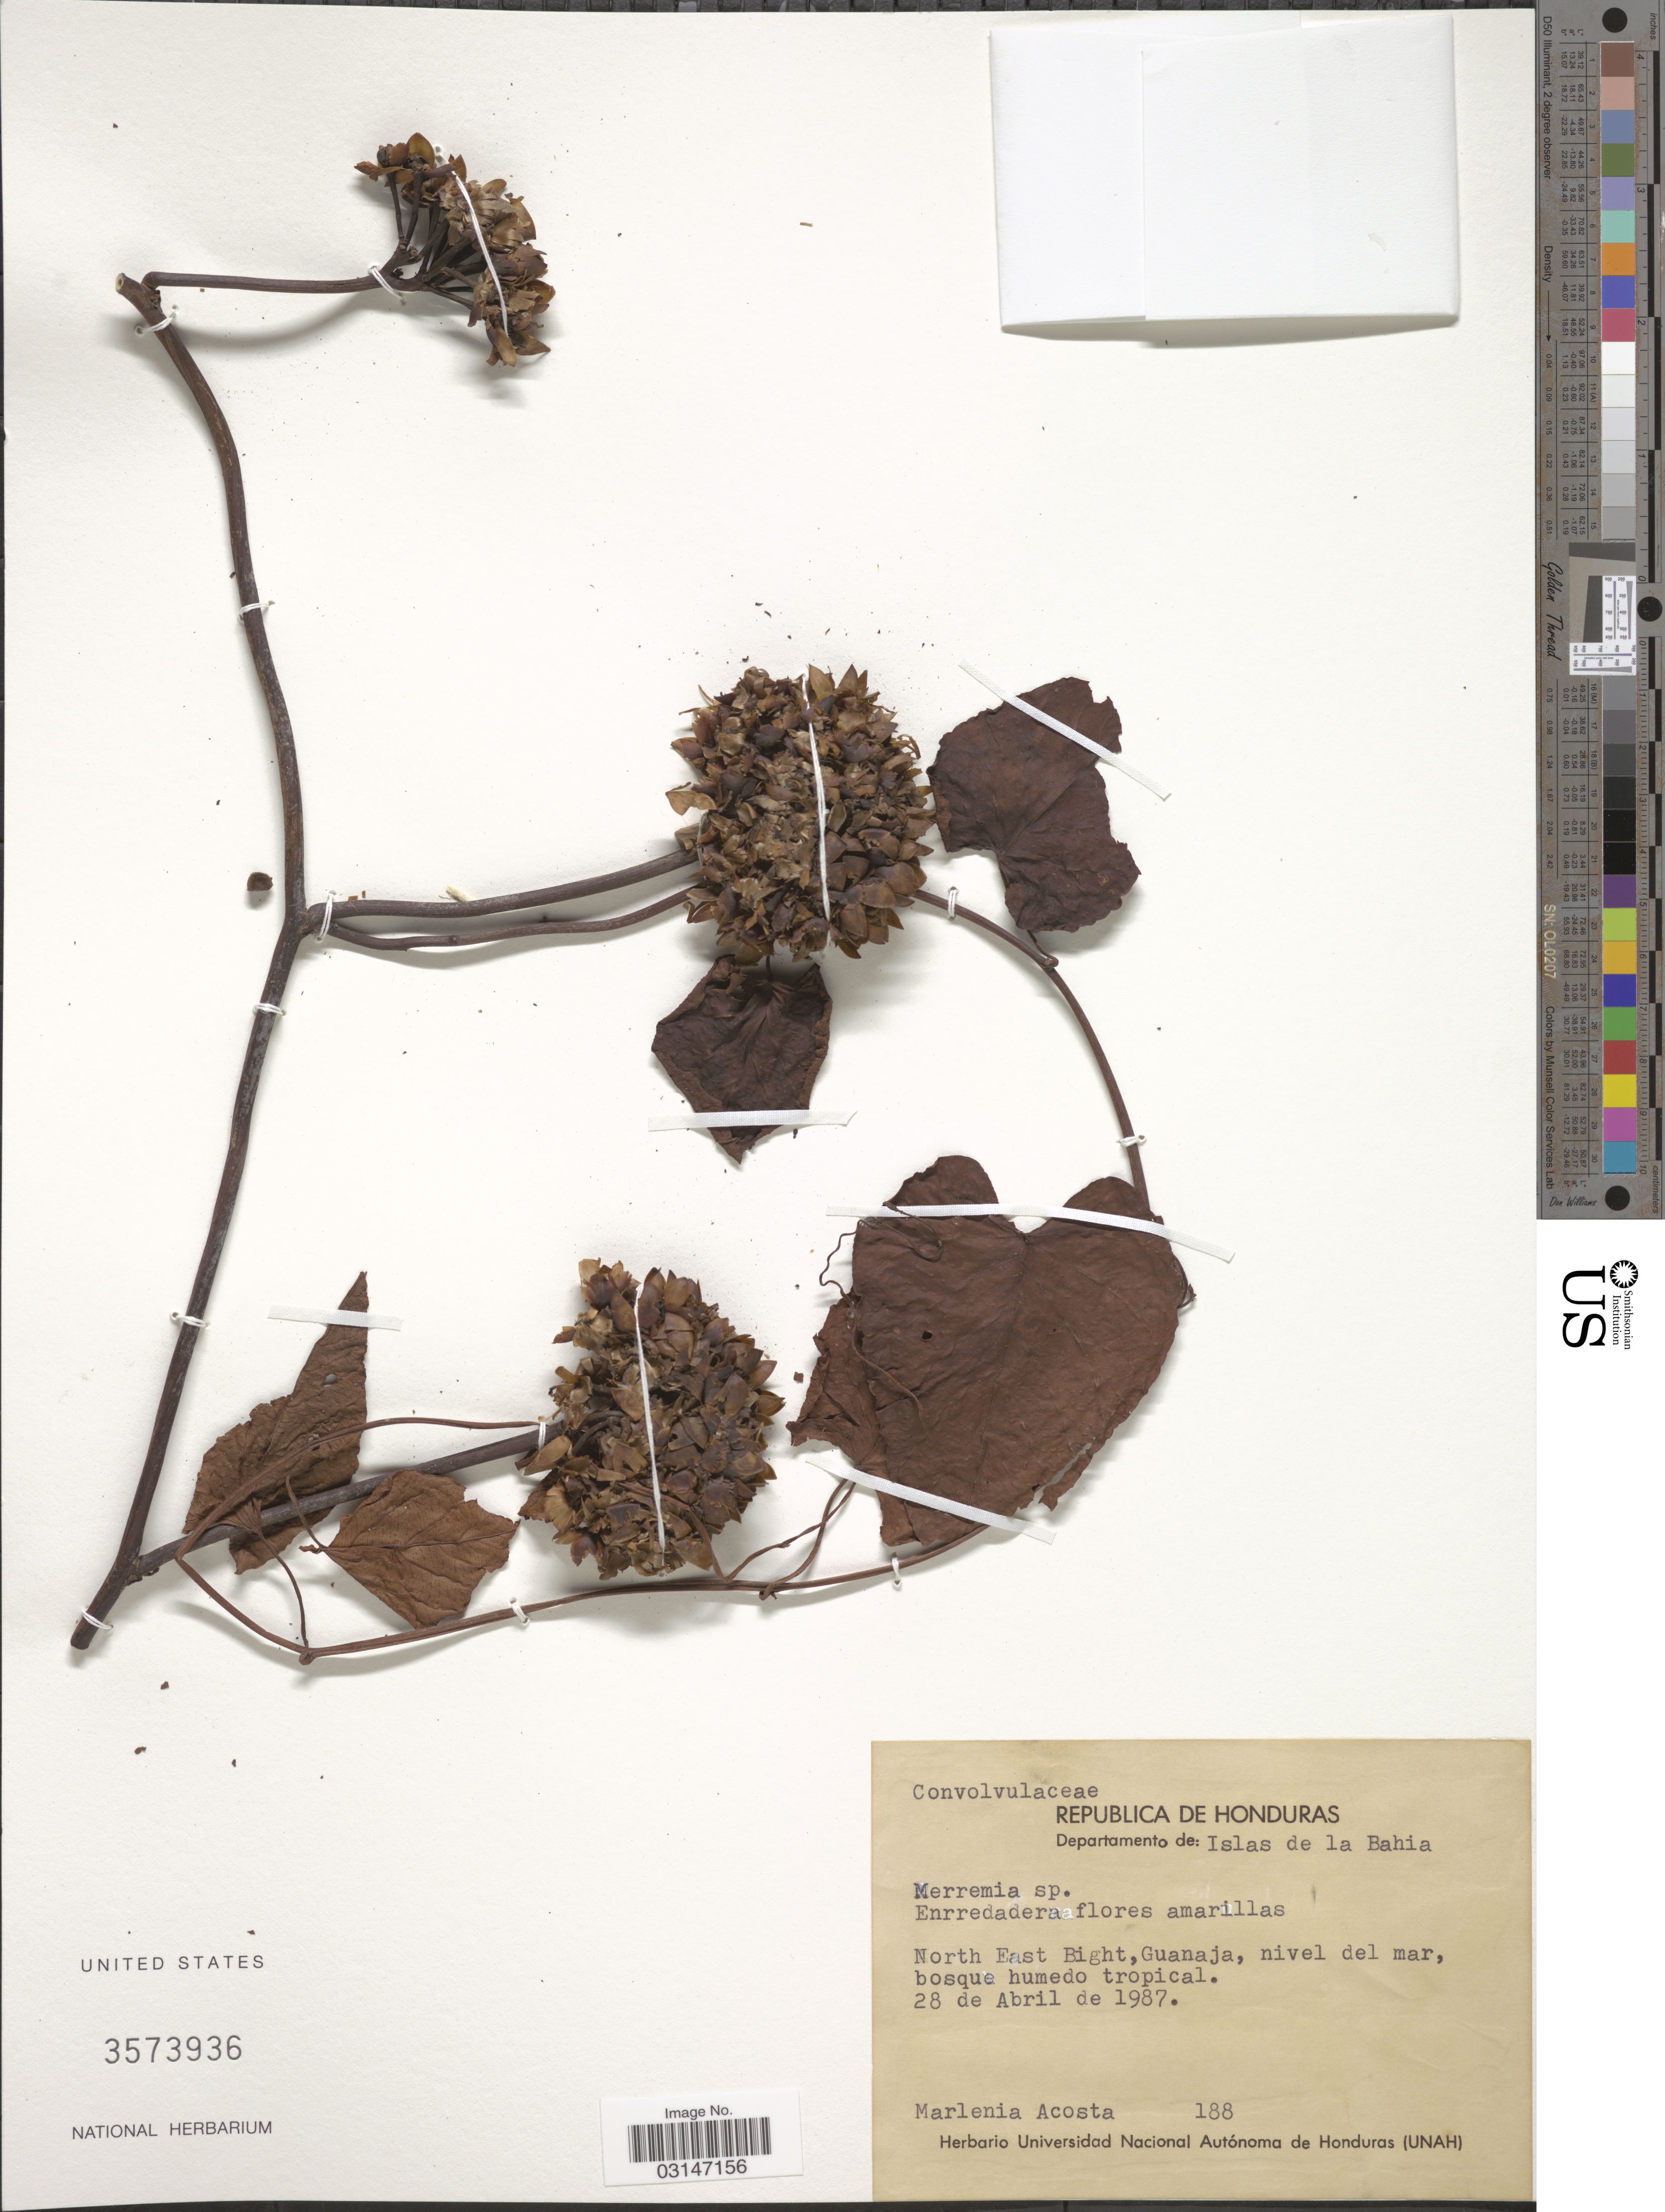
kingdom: Plantae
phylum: Tracheophyta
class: Magnoliopsida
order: Solanales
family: Convolvulaceae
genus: Merremia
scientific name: Merremia sp.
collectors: M. Acosta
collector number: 188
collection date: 1987-04-28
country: Honduras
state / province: Islas de la Bahía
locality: Departamento de: Islas de la Bahia, North East Bight, Guanaja.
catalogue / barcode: US 3573936